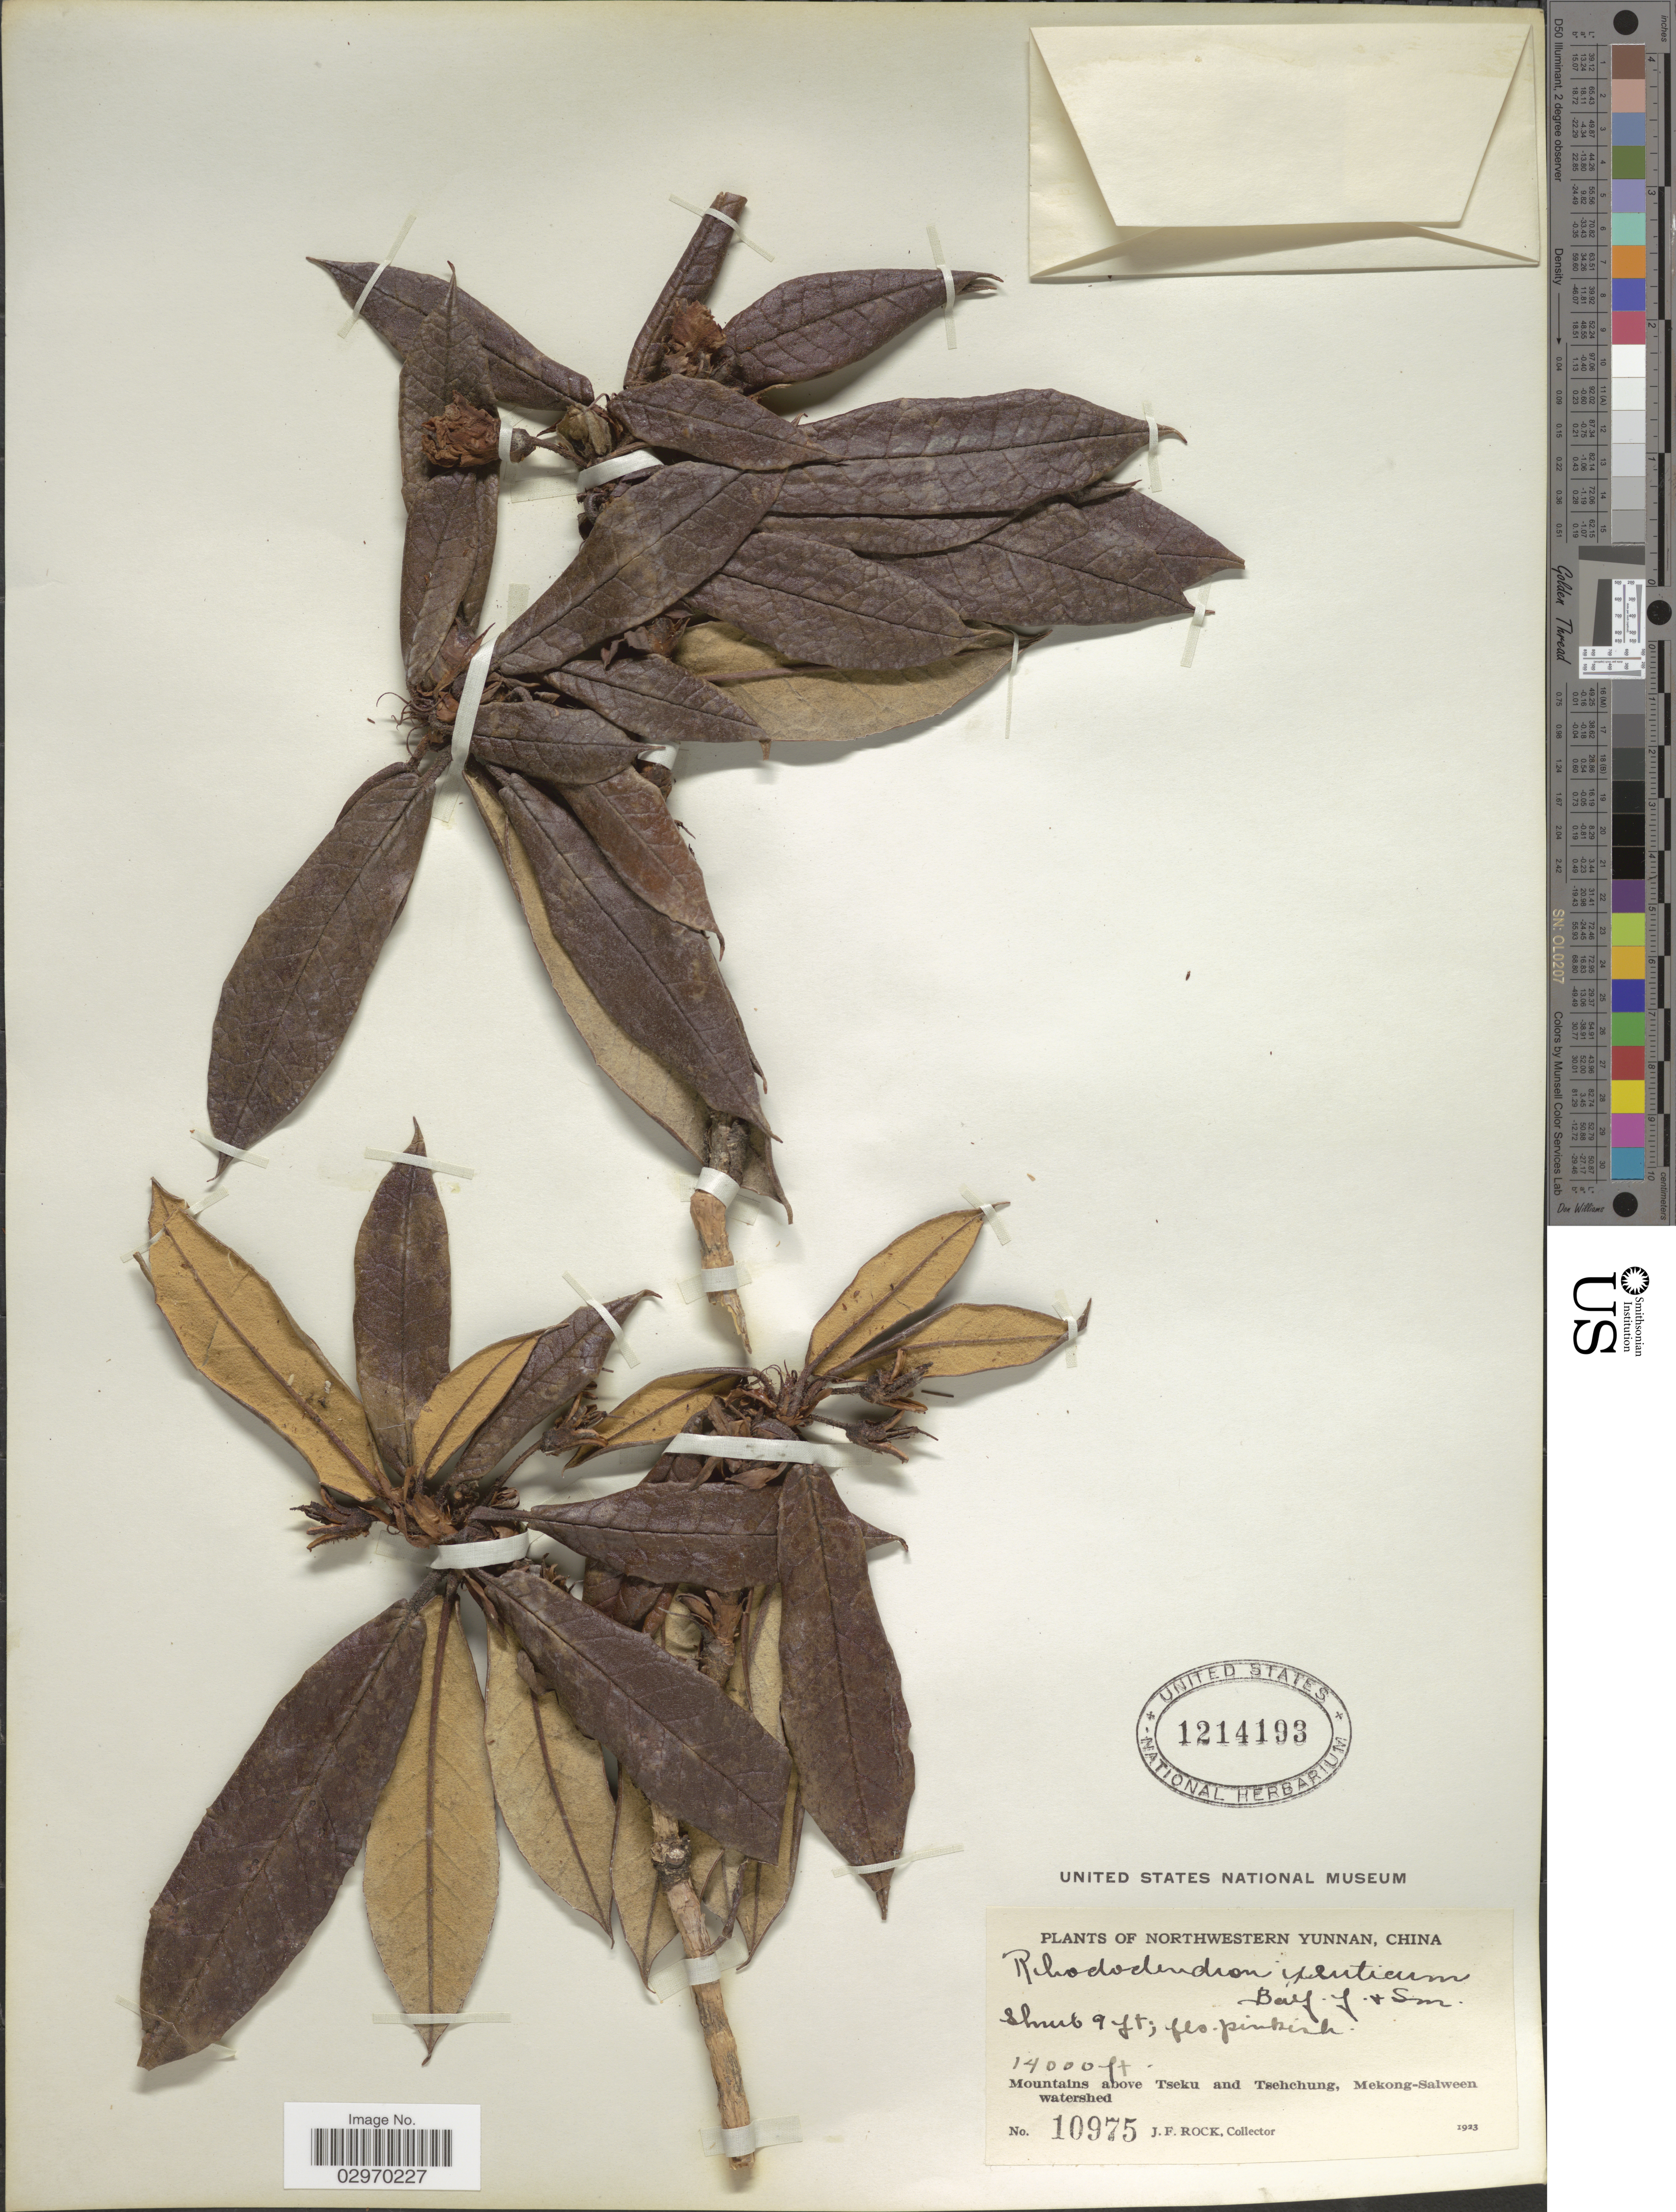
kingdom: Plantae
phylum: Tracheophyta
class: Magnoliopsida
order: Ericales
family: Ericaceae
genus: Rhododendron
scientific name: Rhododendron crinigerum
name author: Franch.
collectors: J. Rock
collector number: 10975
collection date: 1923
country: China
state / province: Yunnan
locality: Northwestern Yunnan, Mountains above Tseku and Tsehchung, Mekong-Salween watershed.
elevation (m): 4267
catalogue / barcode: US 1214193